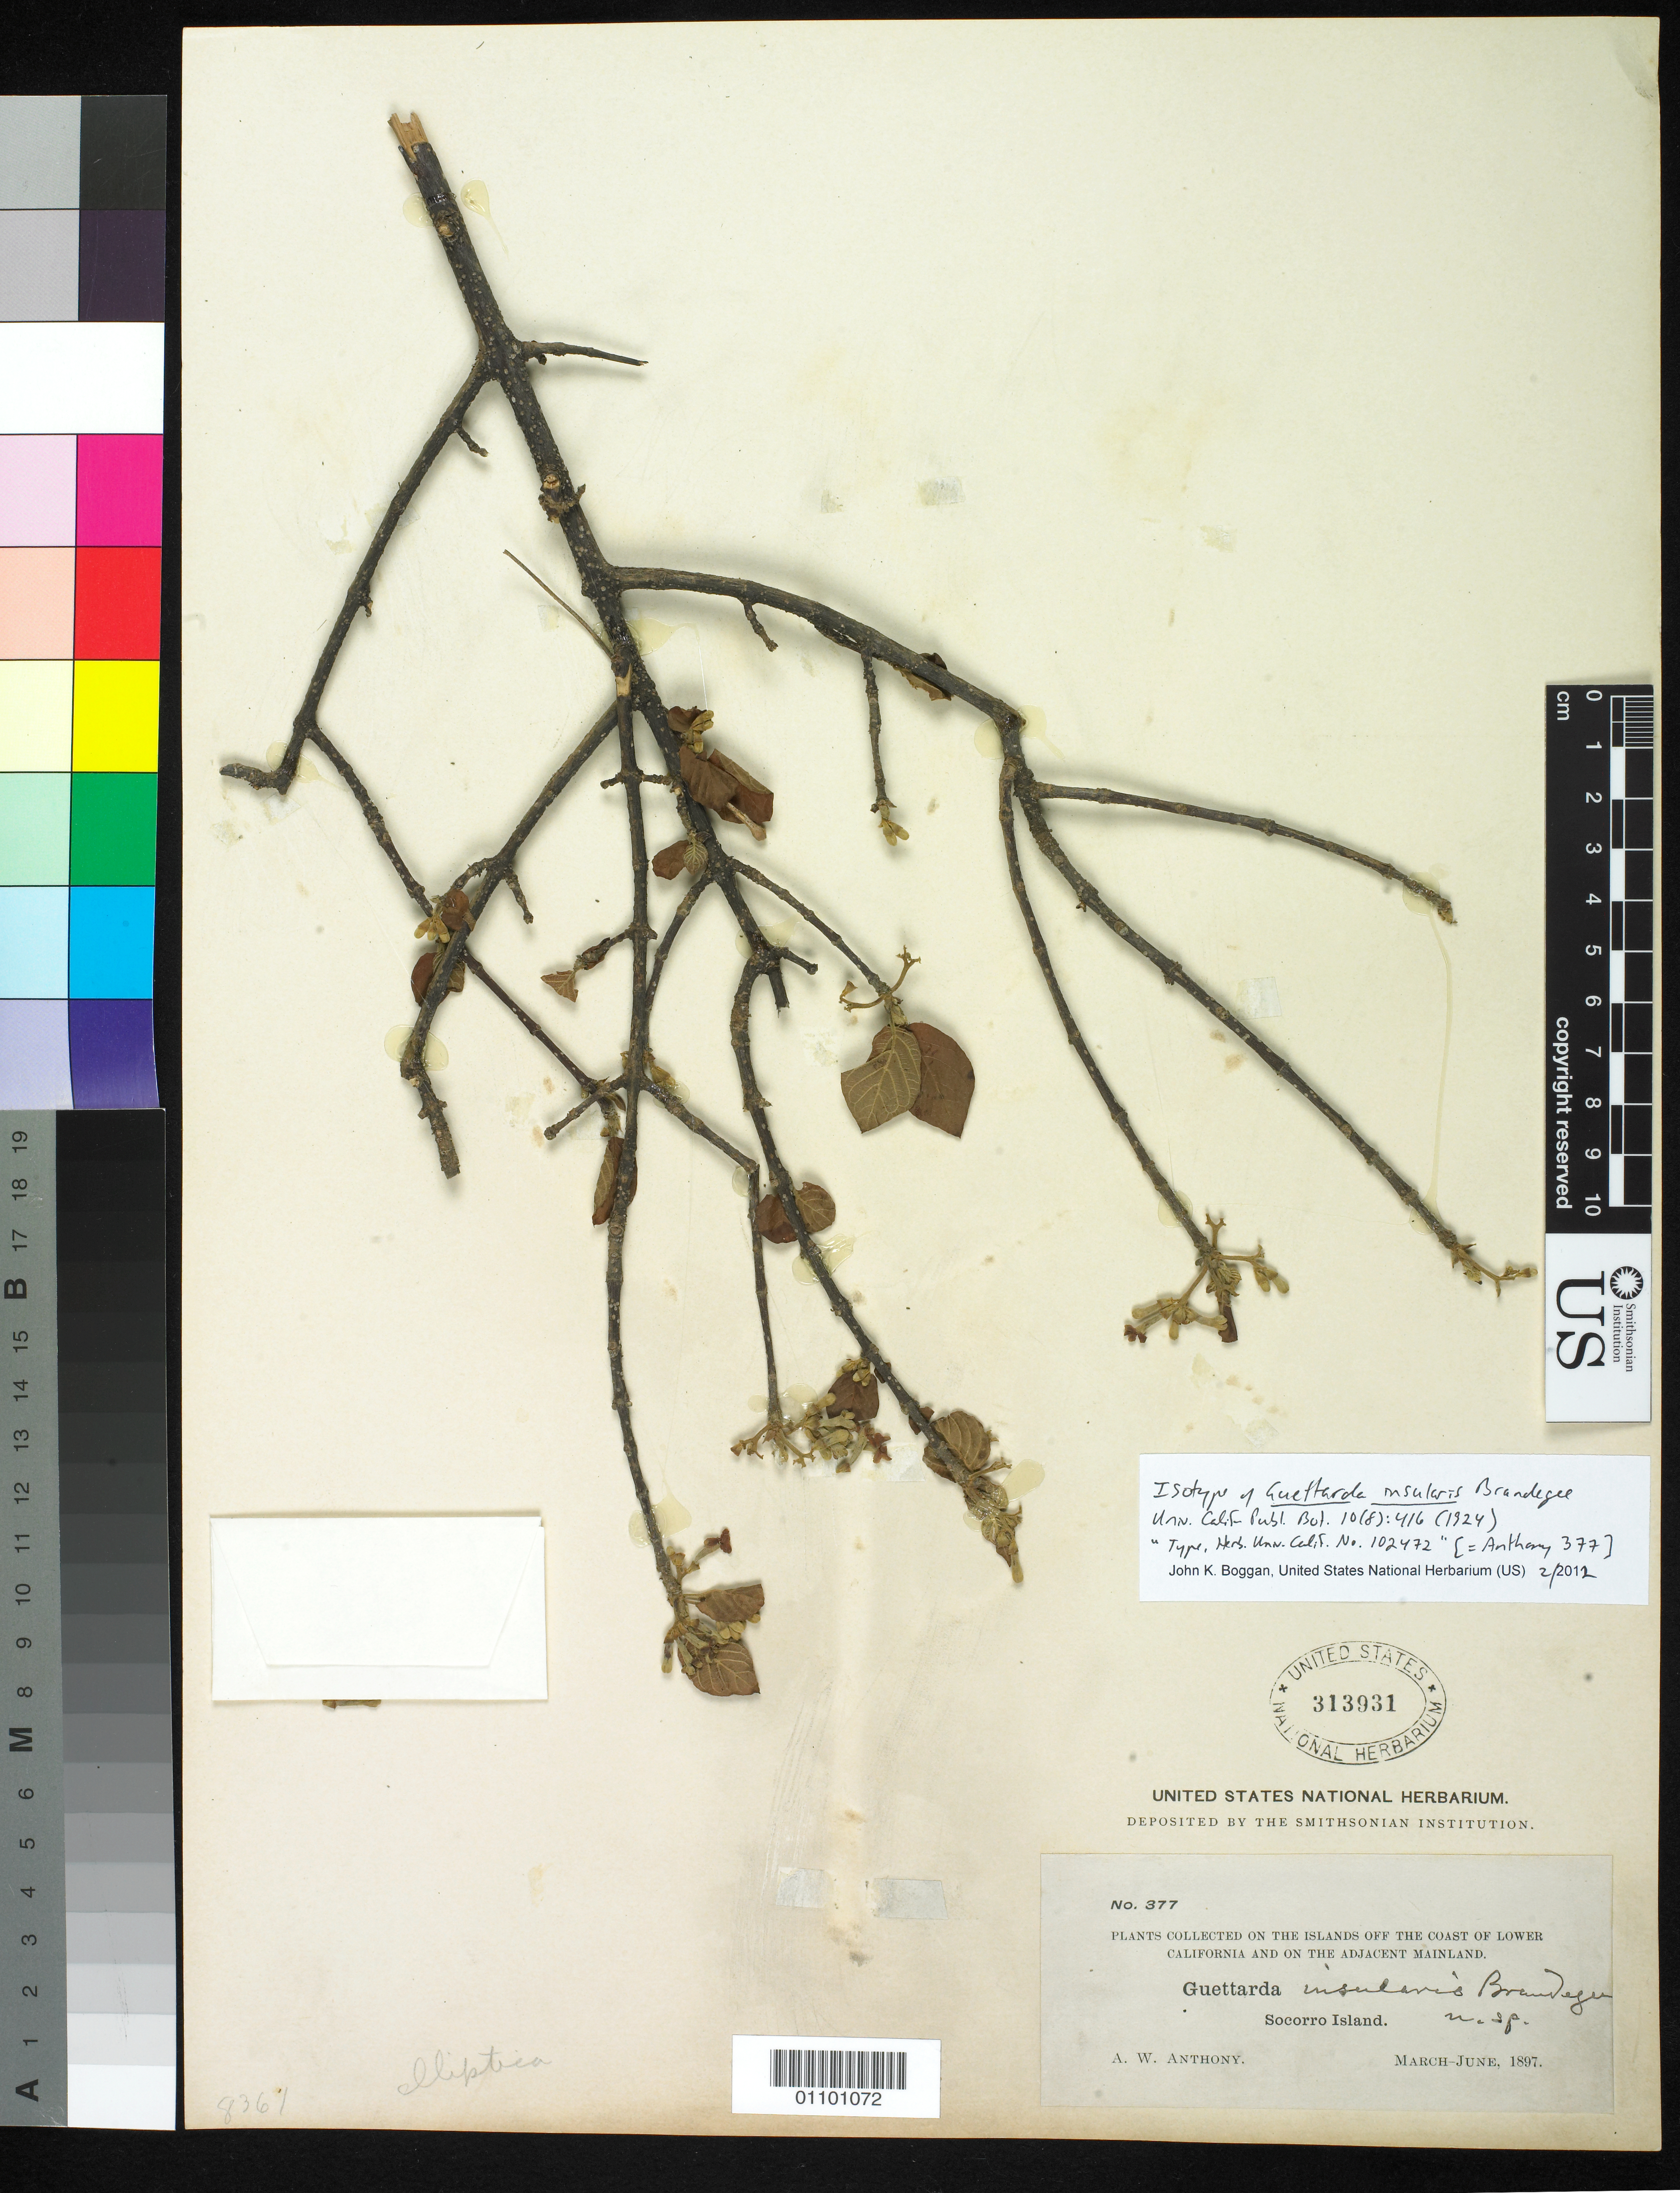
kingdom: Plantae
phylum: Tracheophyta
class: Magnoliopsida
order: Gentianales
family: Rubiaceae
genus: Guettarda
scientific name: Guettarda insularis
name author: Brandegee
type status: Isotype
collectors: A. W. Anthony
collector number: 377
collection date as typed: Mar 1897 to -- Jun 1897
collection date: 1897-03/1897-06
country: Mexico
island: Socorro Island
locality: Socorro Island.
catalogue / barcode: US 313931